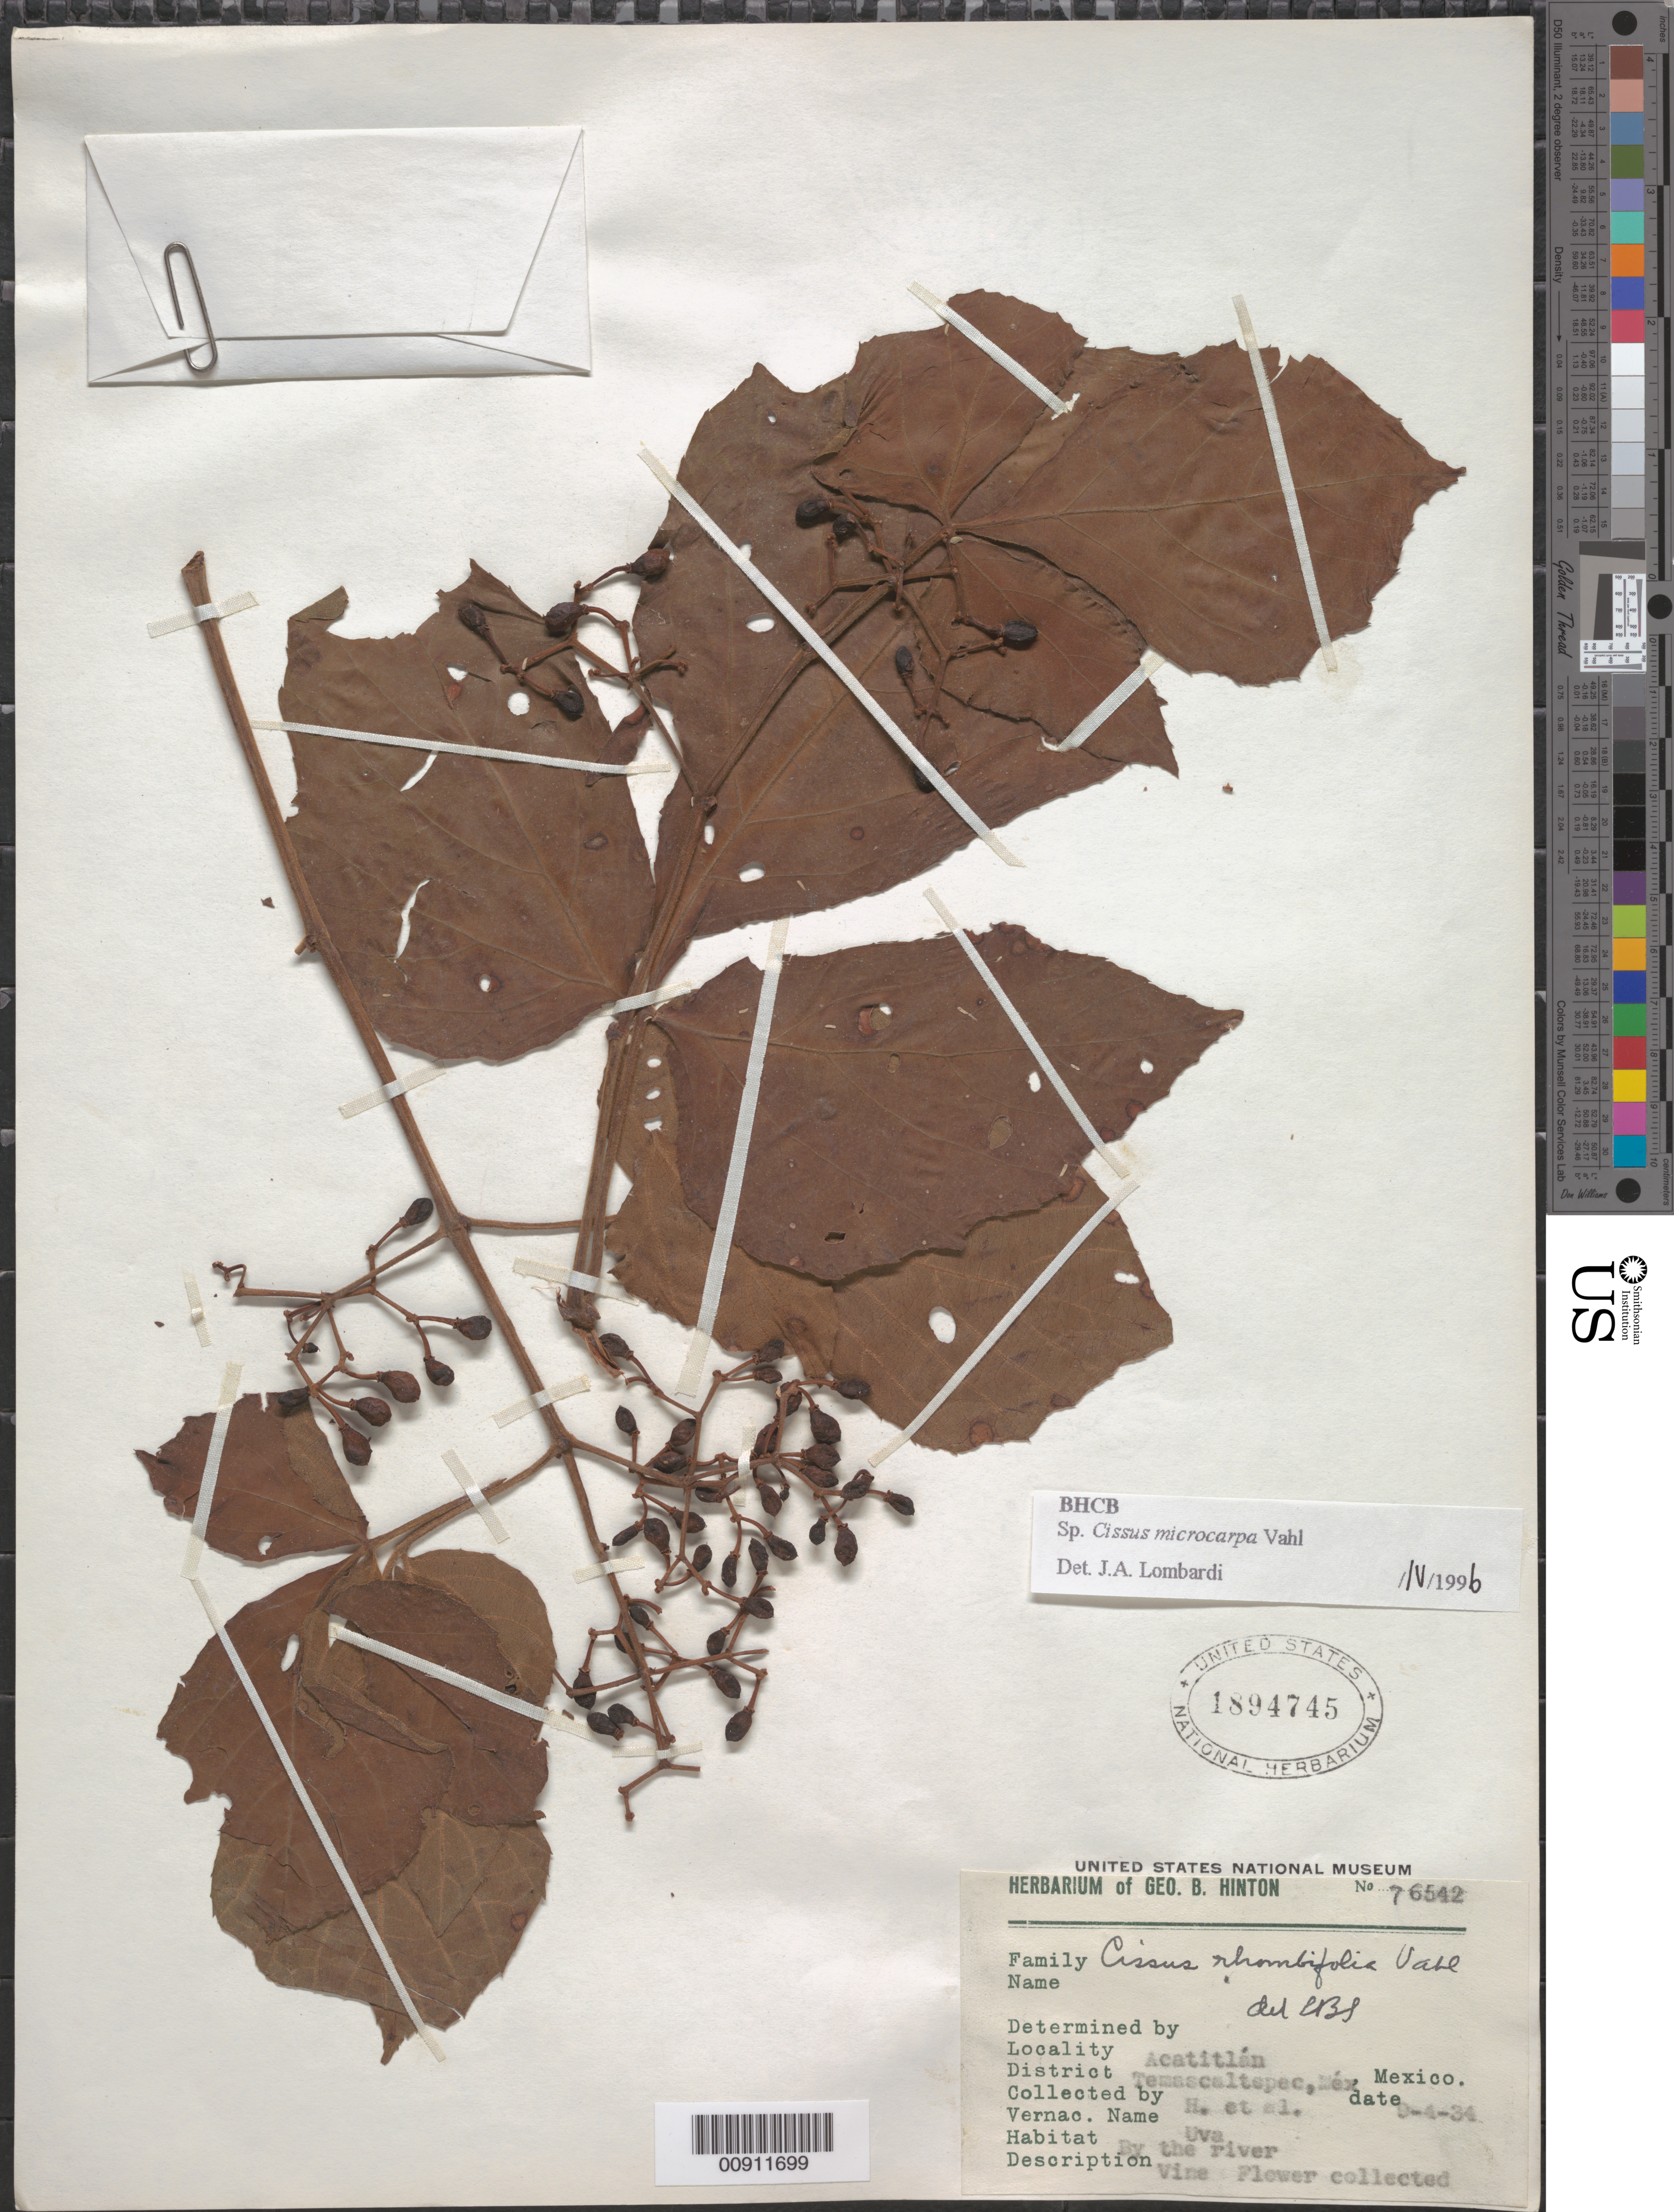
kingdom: Plantae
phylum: Tracheophyta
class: Magnoliopsida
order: Vitales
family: Vitaceae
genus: Cissus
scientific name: Cissus microcarpa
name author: Vahl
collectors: G. B. Hinton & et al.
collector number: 76542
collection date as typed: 04 Sep 1934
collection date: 1934-09-04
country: Mexico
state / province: México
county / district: Temascaltepec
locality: Acatitlán, District Temascaltepec, State of Mexico.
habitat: By the river.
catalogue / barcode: US 1894745